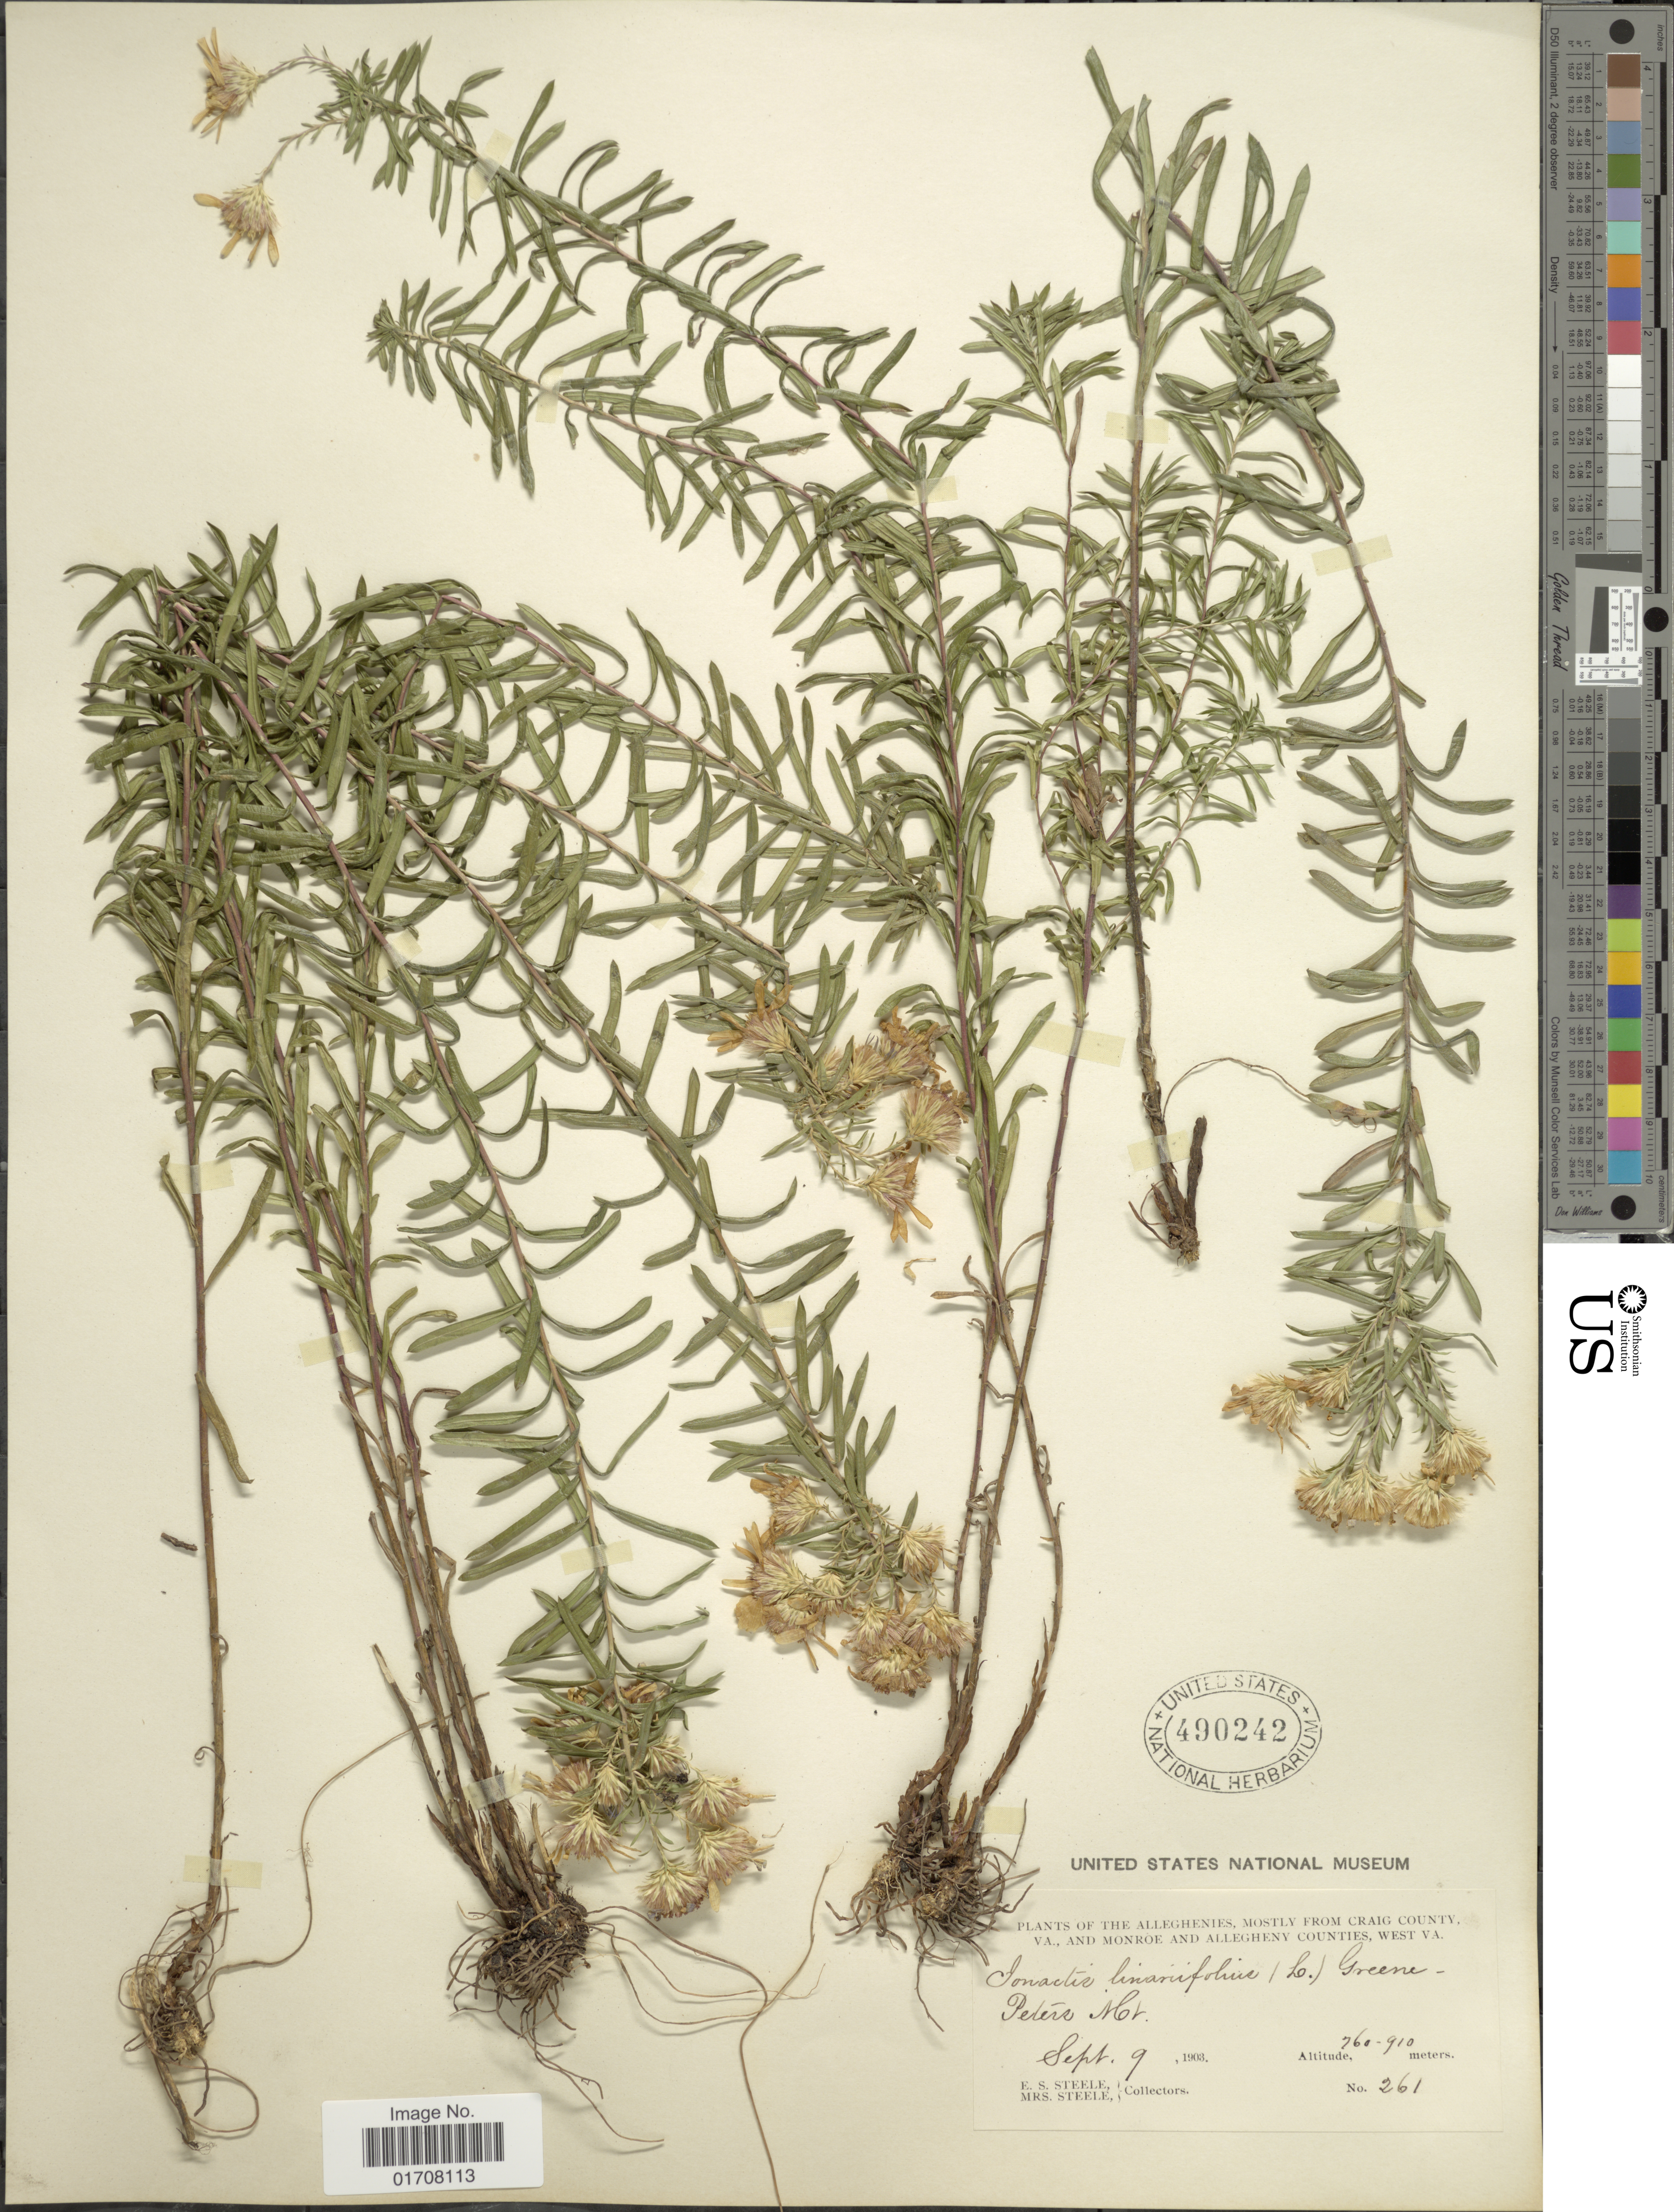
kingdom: Plantae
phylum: Tracheophyta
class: Magnoliopsida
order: Asterales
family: Asteraceae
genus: Ionactis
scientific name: Ionactis linariifolia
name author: (L.) Greene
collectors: E. Steele & Mrs. E. S. Steele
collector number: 261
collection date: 1903-09-09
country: United States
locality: The Alleghenies, Mostly from Craig County Va., and Monroe and Allegheny Counties, West Va., Peters Mt.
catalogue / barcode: US 490242